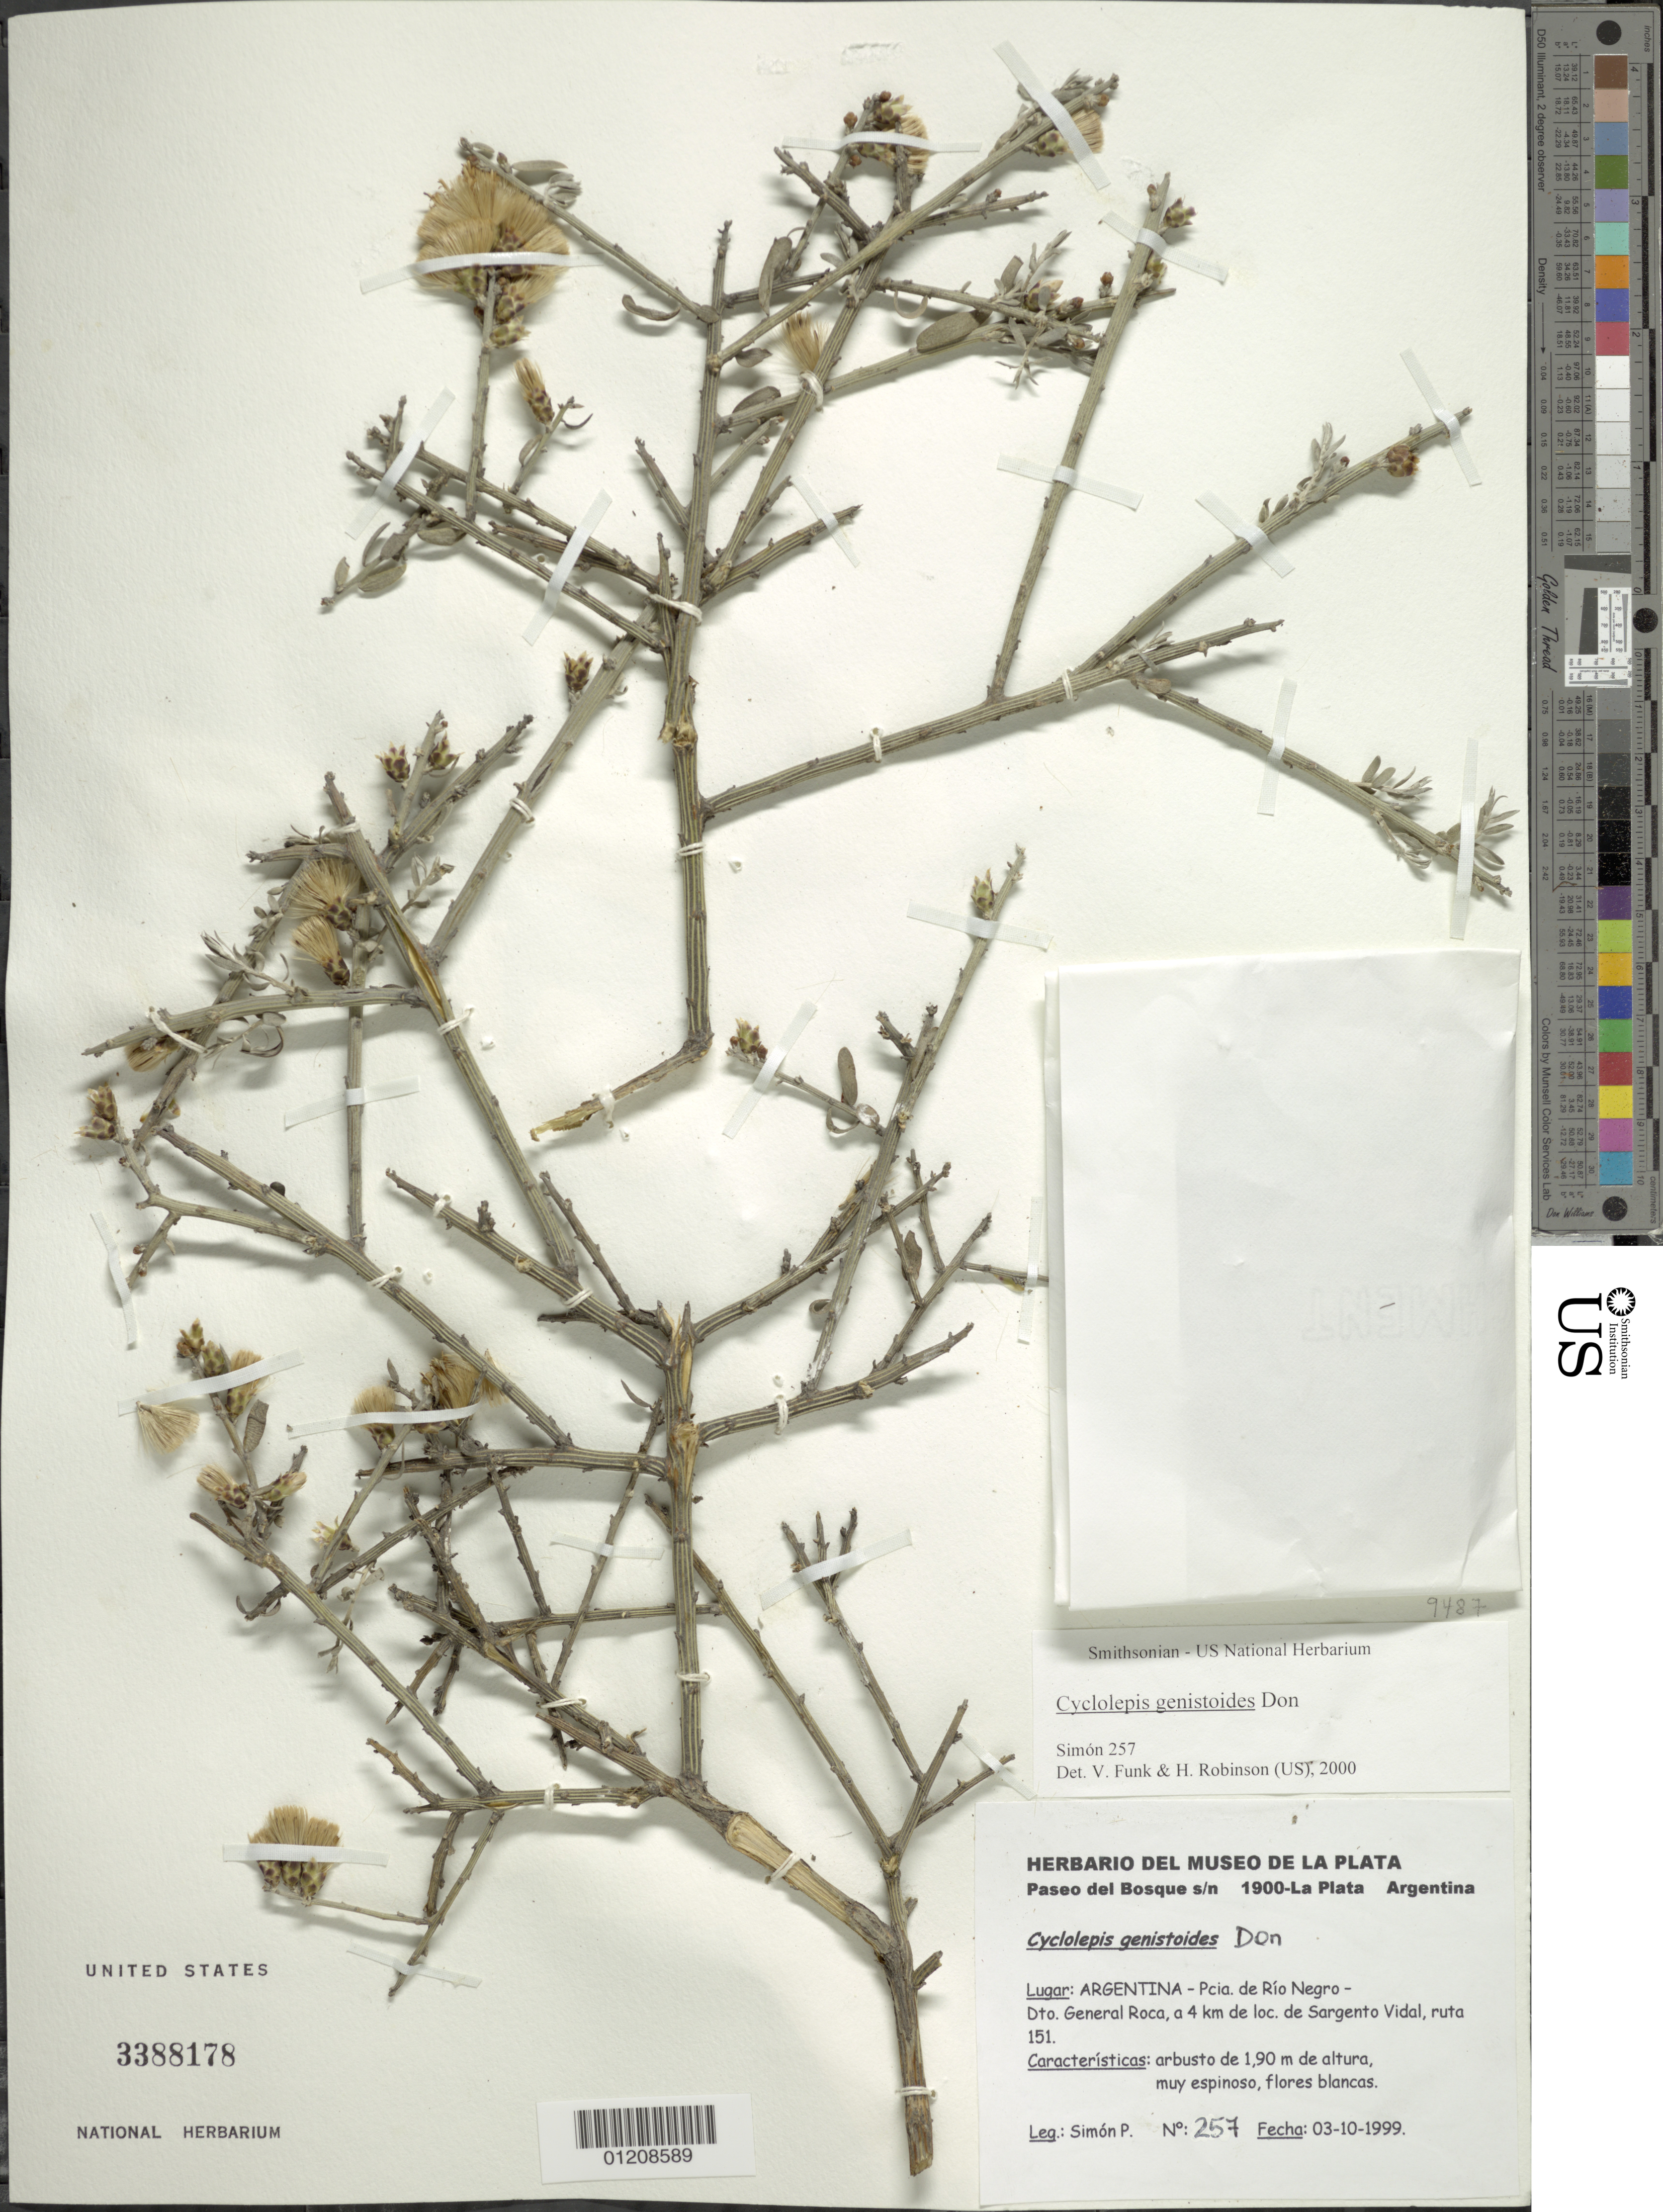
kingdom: Plantae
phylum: Tracheophyta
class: Magnoliopsida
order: Asterales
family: Asteraceae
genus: Cyclolepis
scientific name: Cyclolepis genistoides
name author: Gill. ex D. Don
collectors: P. Simon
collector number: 257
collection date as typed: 3-10-1999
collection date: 1999-03-10 or 1999-10-03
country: Argentina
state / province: Rio Negro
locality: Lugar Pcia. De Rio Negro - Dto. General Roca, a 4 km do loc. De Sargento Vidal, ruta 151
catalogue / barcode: US 3388178